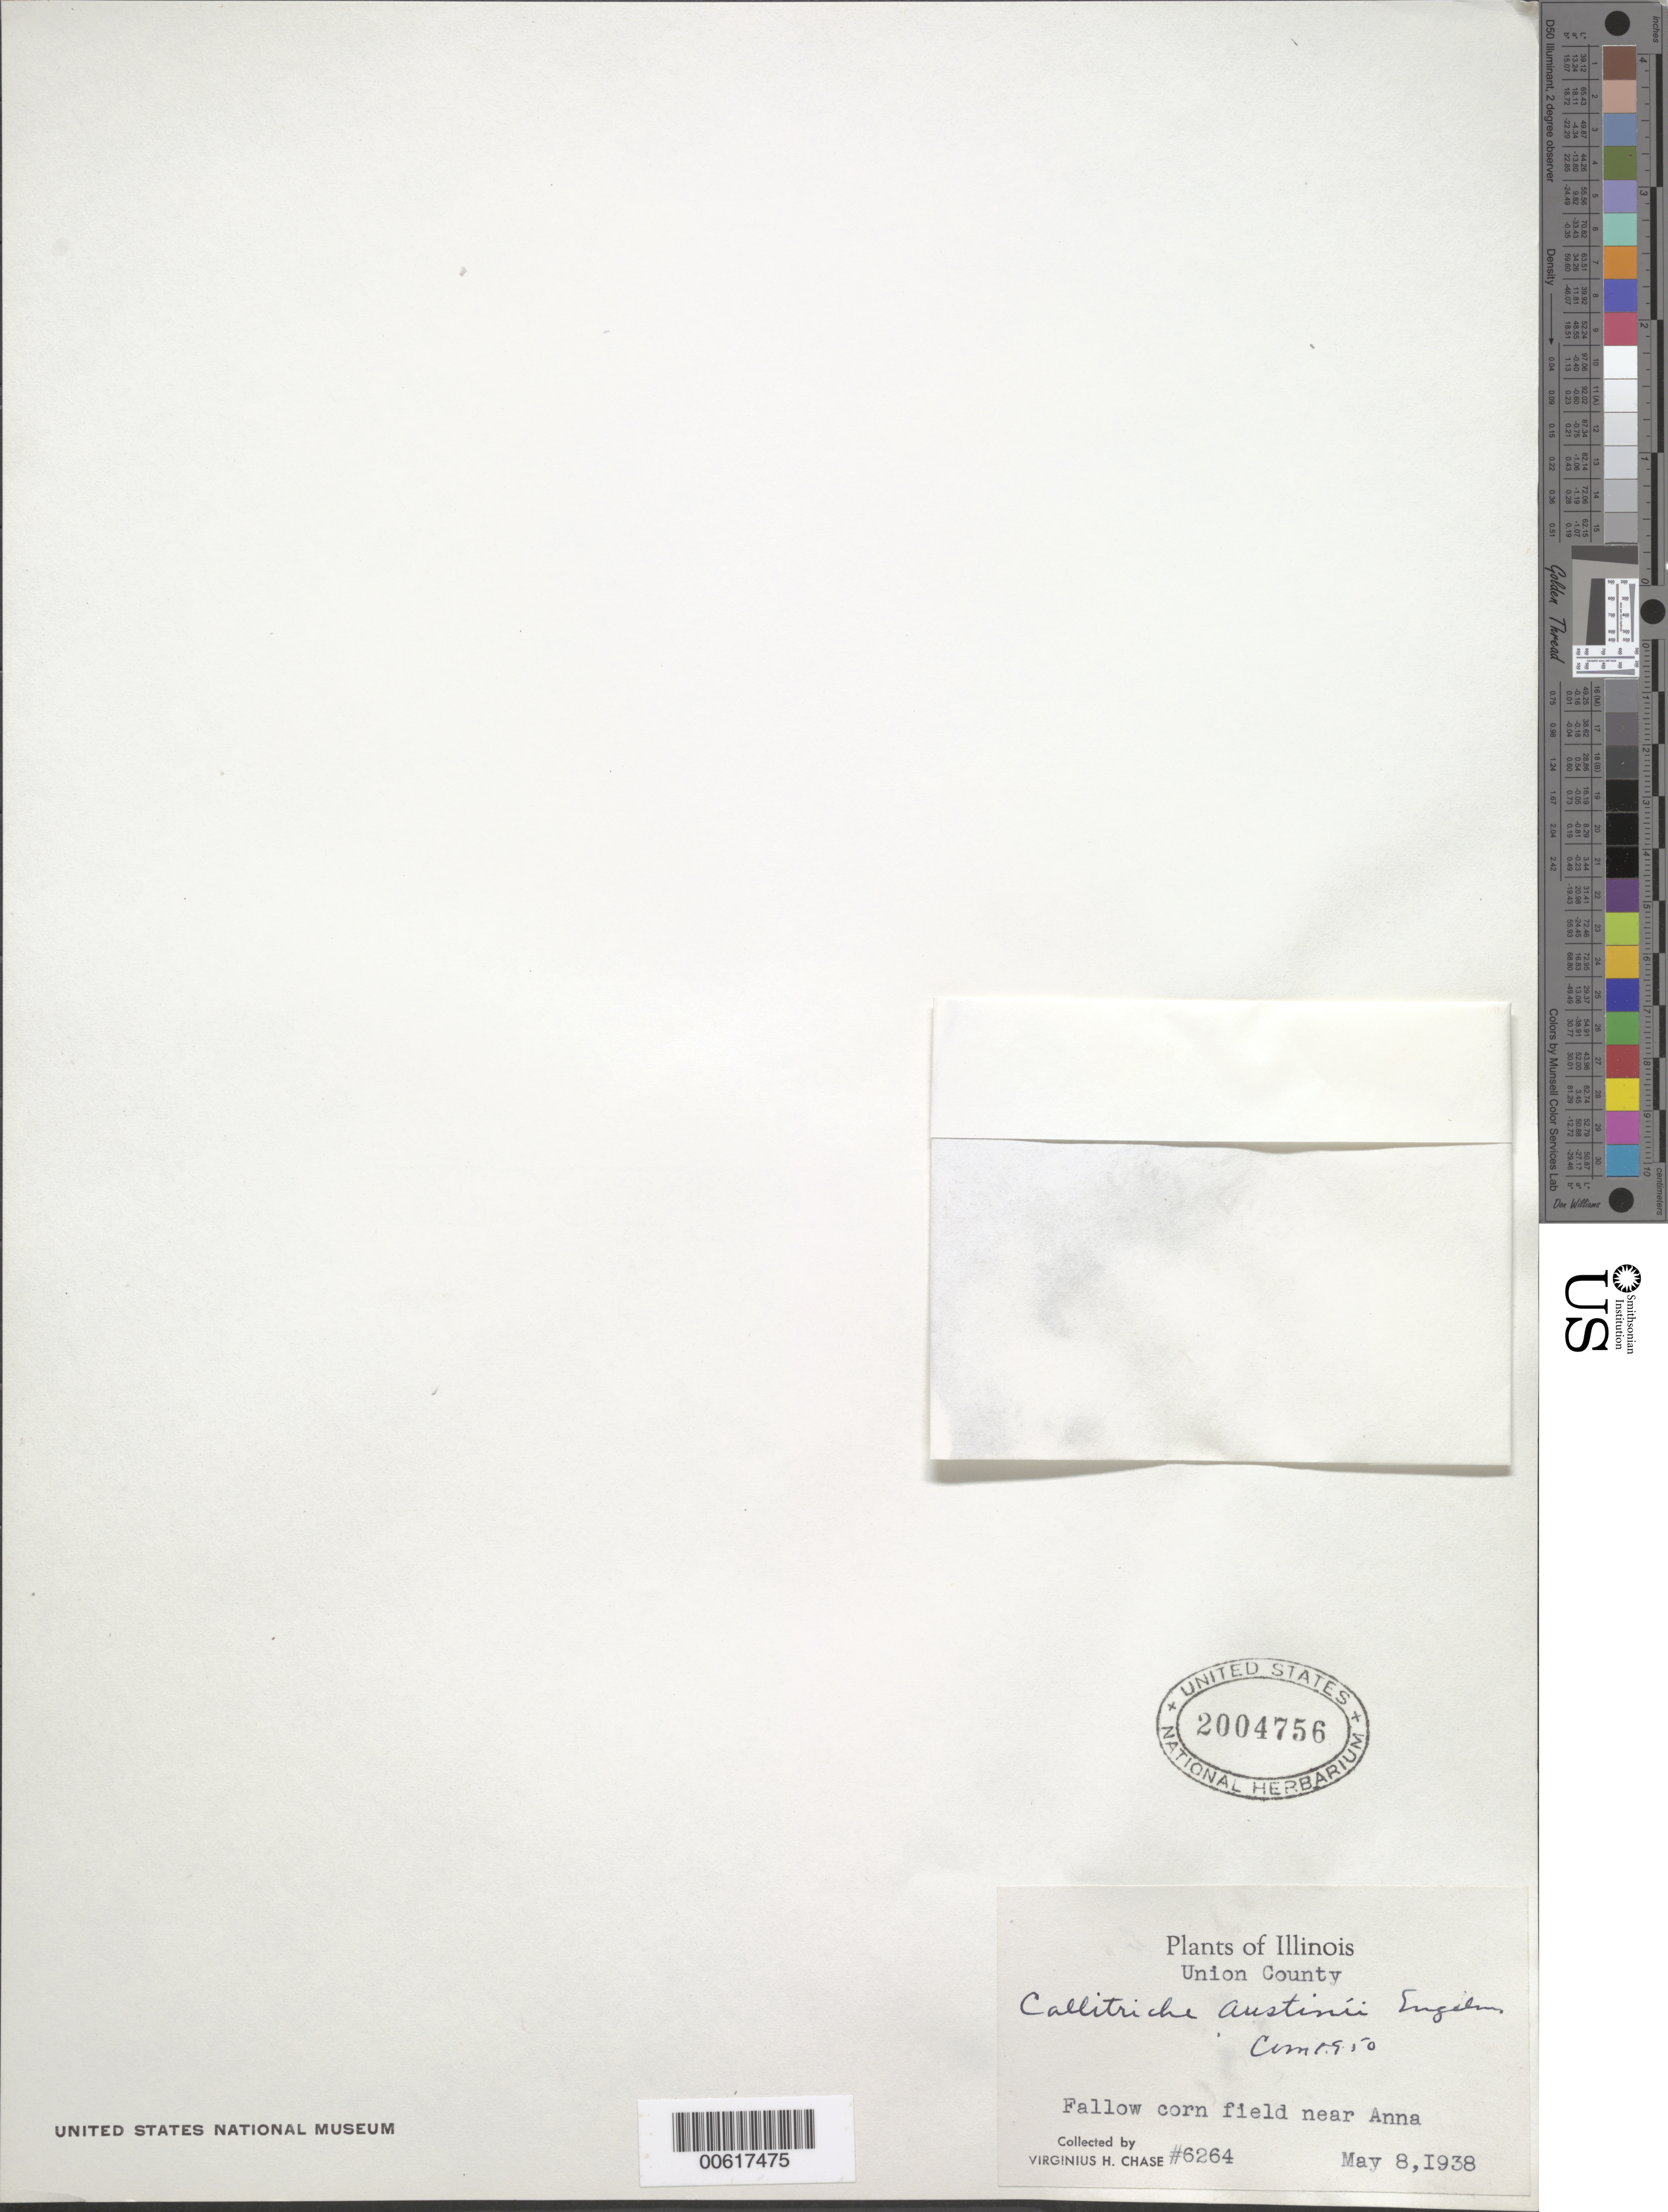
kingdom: Plantae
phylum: Tracheophyta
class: Magnoliopsida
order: Lamiales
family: Plantaginaceae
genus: Callitriche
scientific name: Callitriche terrestris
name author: Raf.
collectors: V. H. Chase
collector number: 6264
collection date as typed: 08 May 1938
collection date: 1938-05-08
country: United States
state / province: Illinois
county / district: Union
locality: Near Anna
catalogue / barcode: US 2004756